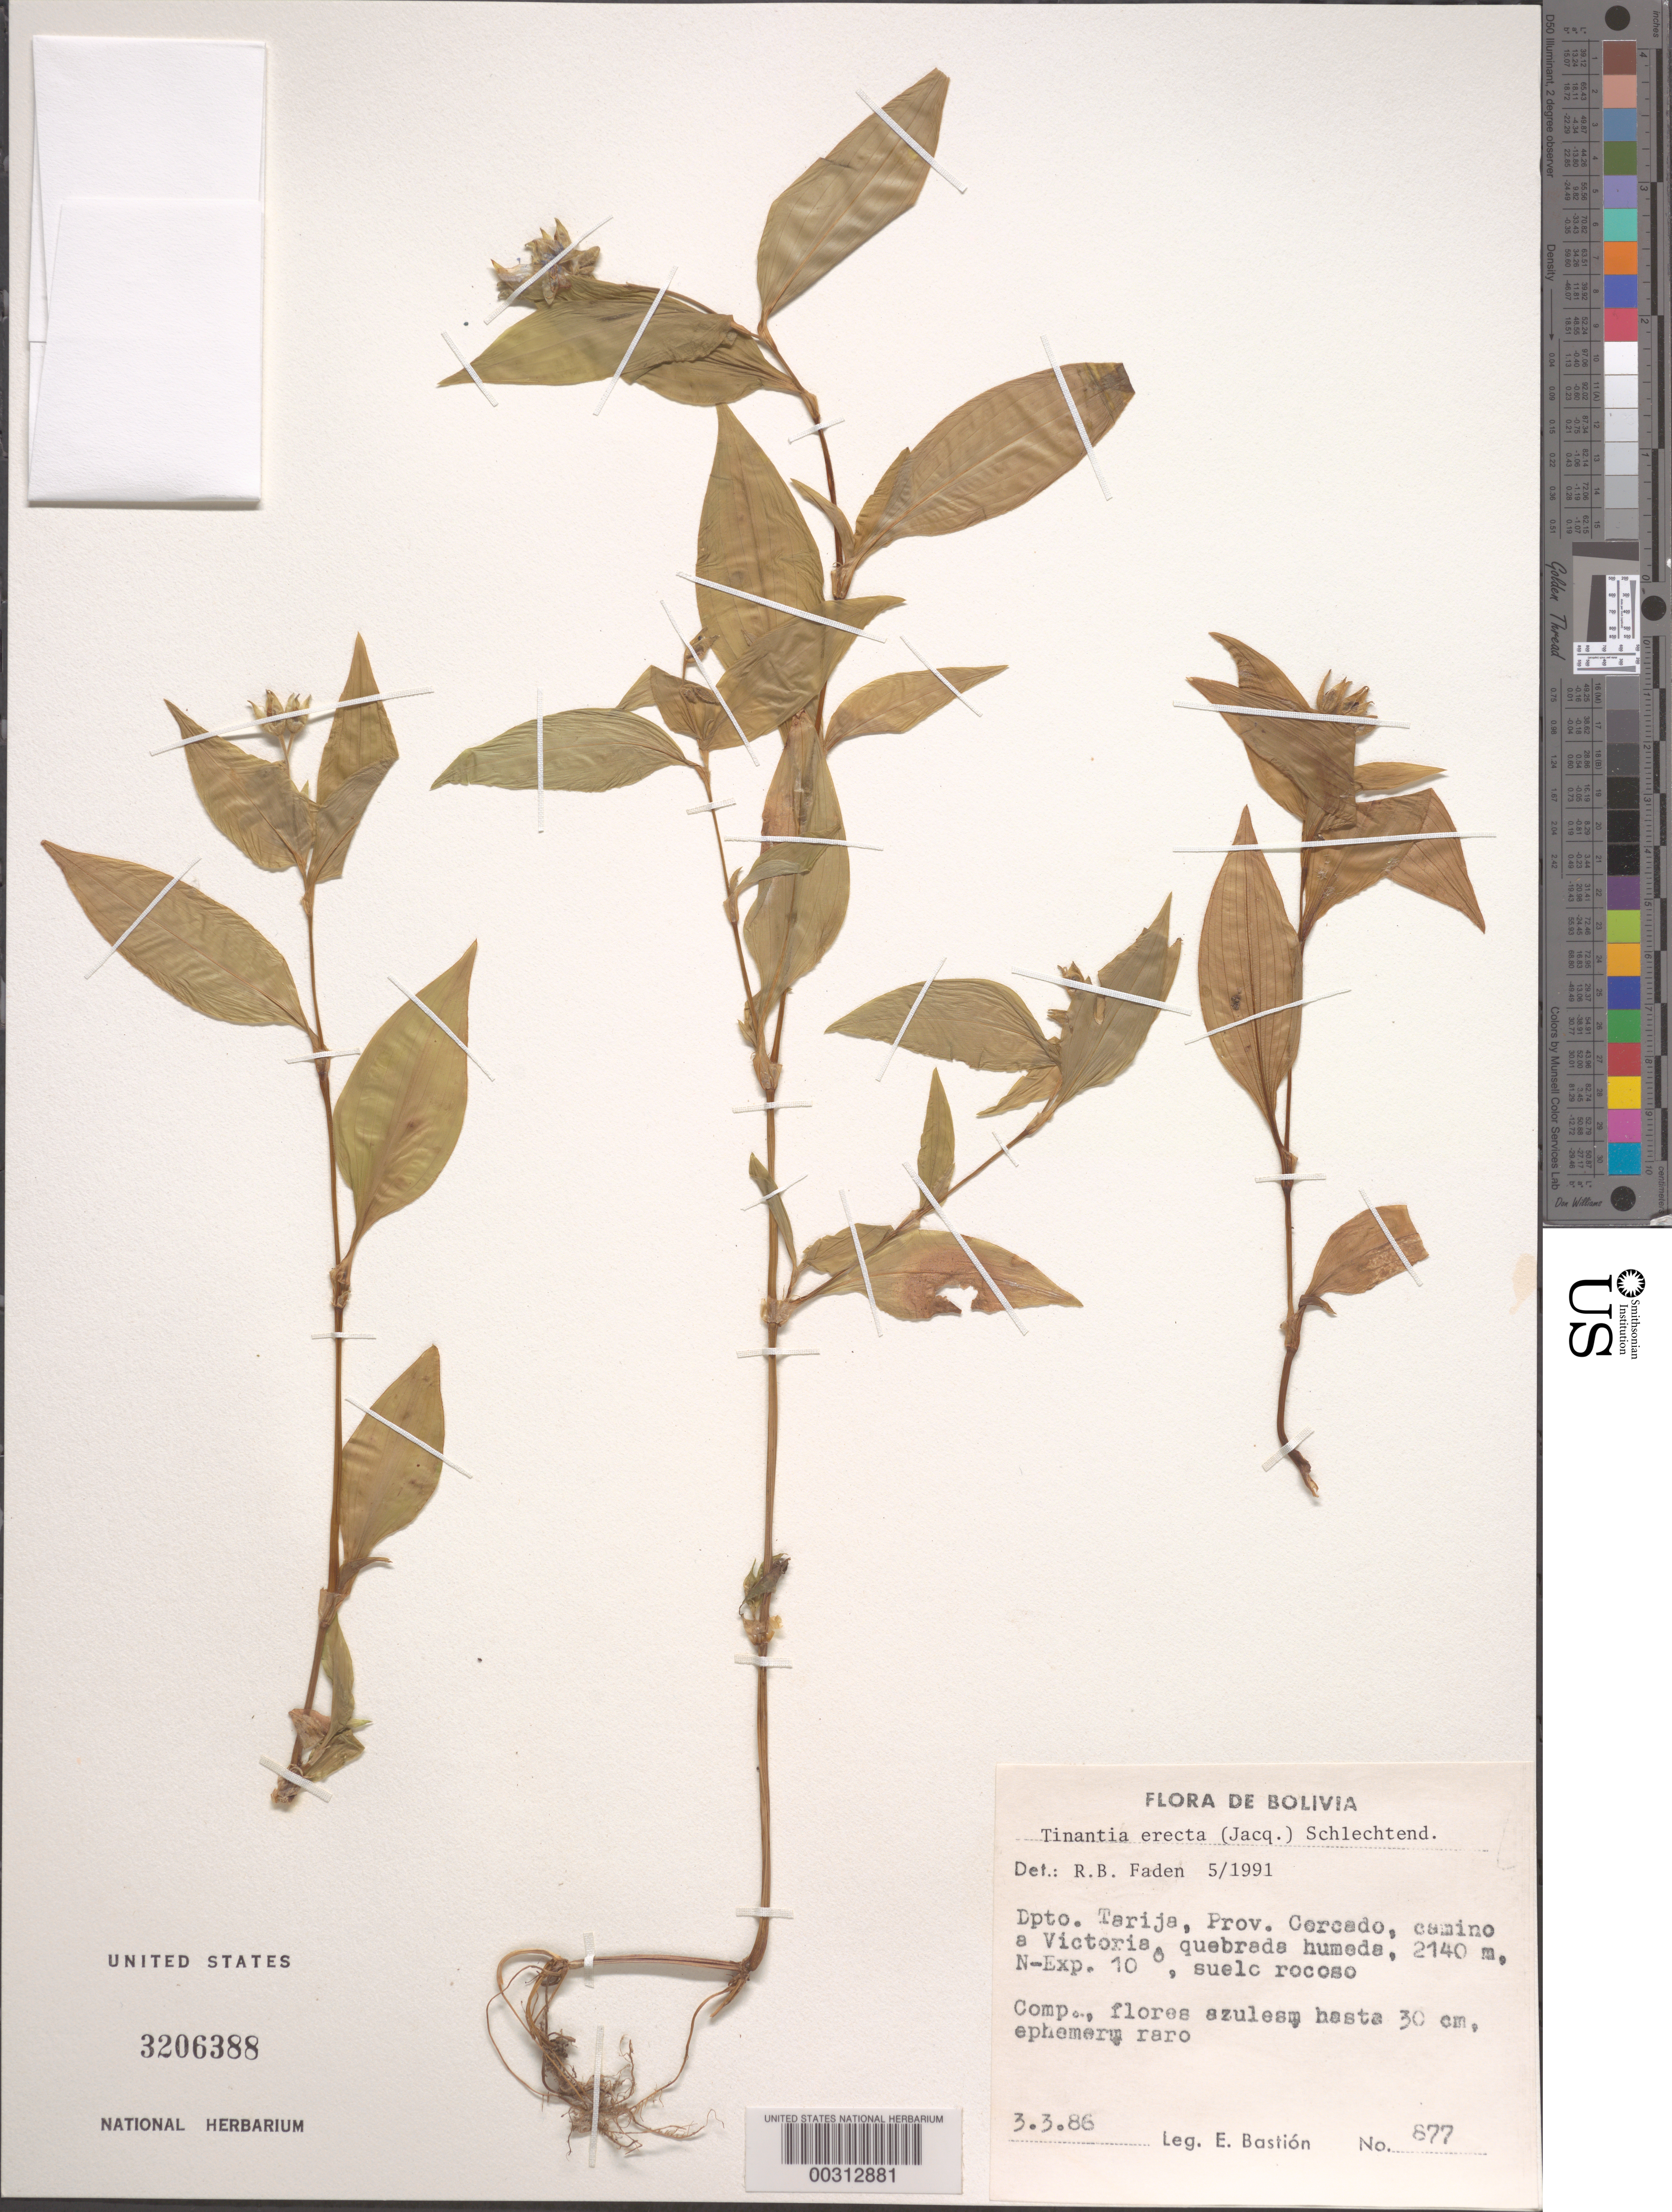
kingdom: Plantae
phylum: Tracheophyta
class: Liliopsida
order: Commelinales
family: Commelinaceae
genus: Tinantia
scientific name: Tinantia erecta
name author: (Jacq.) Fenzl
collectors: E. Bastion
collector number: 877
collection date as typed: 03 Mar 1986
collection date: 1986-03-03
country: Bolivia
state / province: Tarija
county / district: Cercado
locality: Victoria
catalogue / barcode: US 3206388